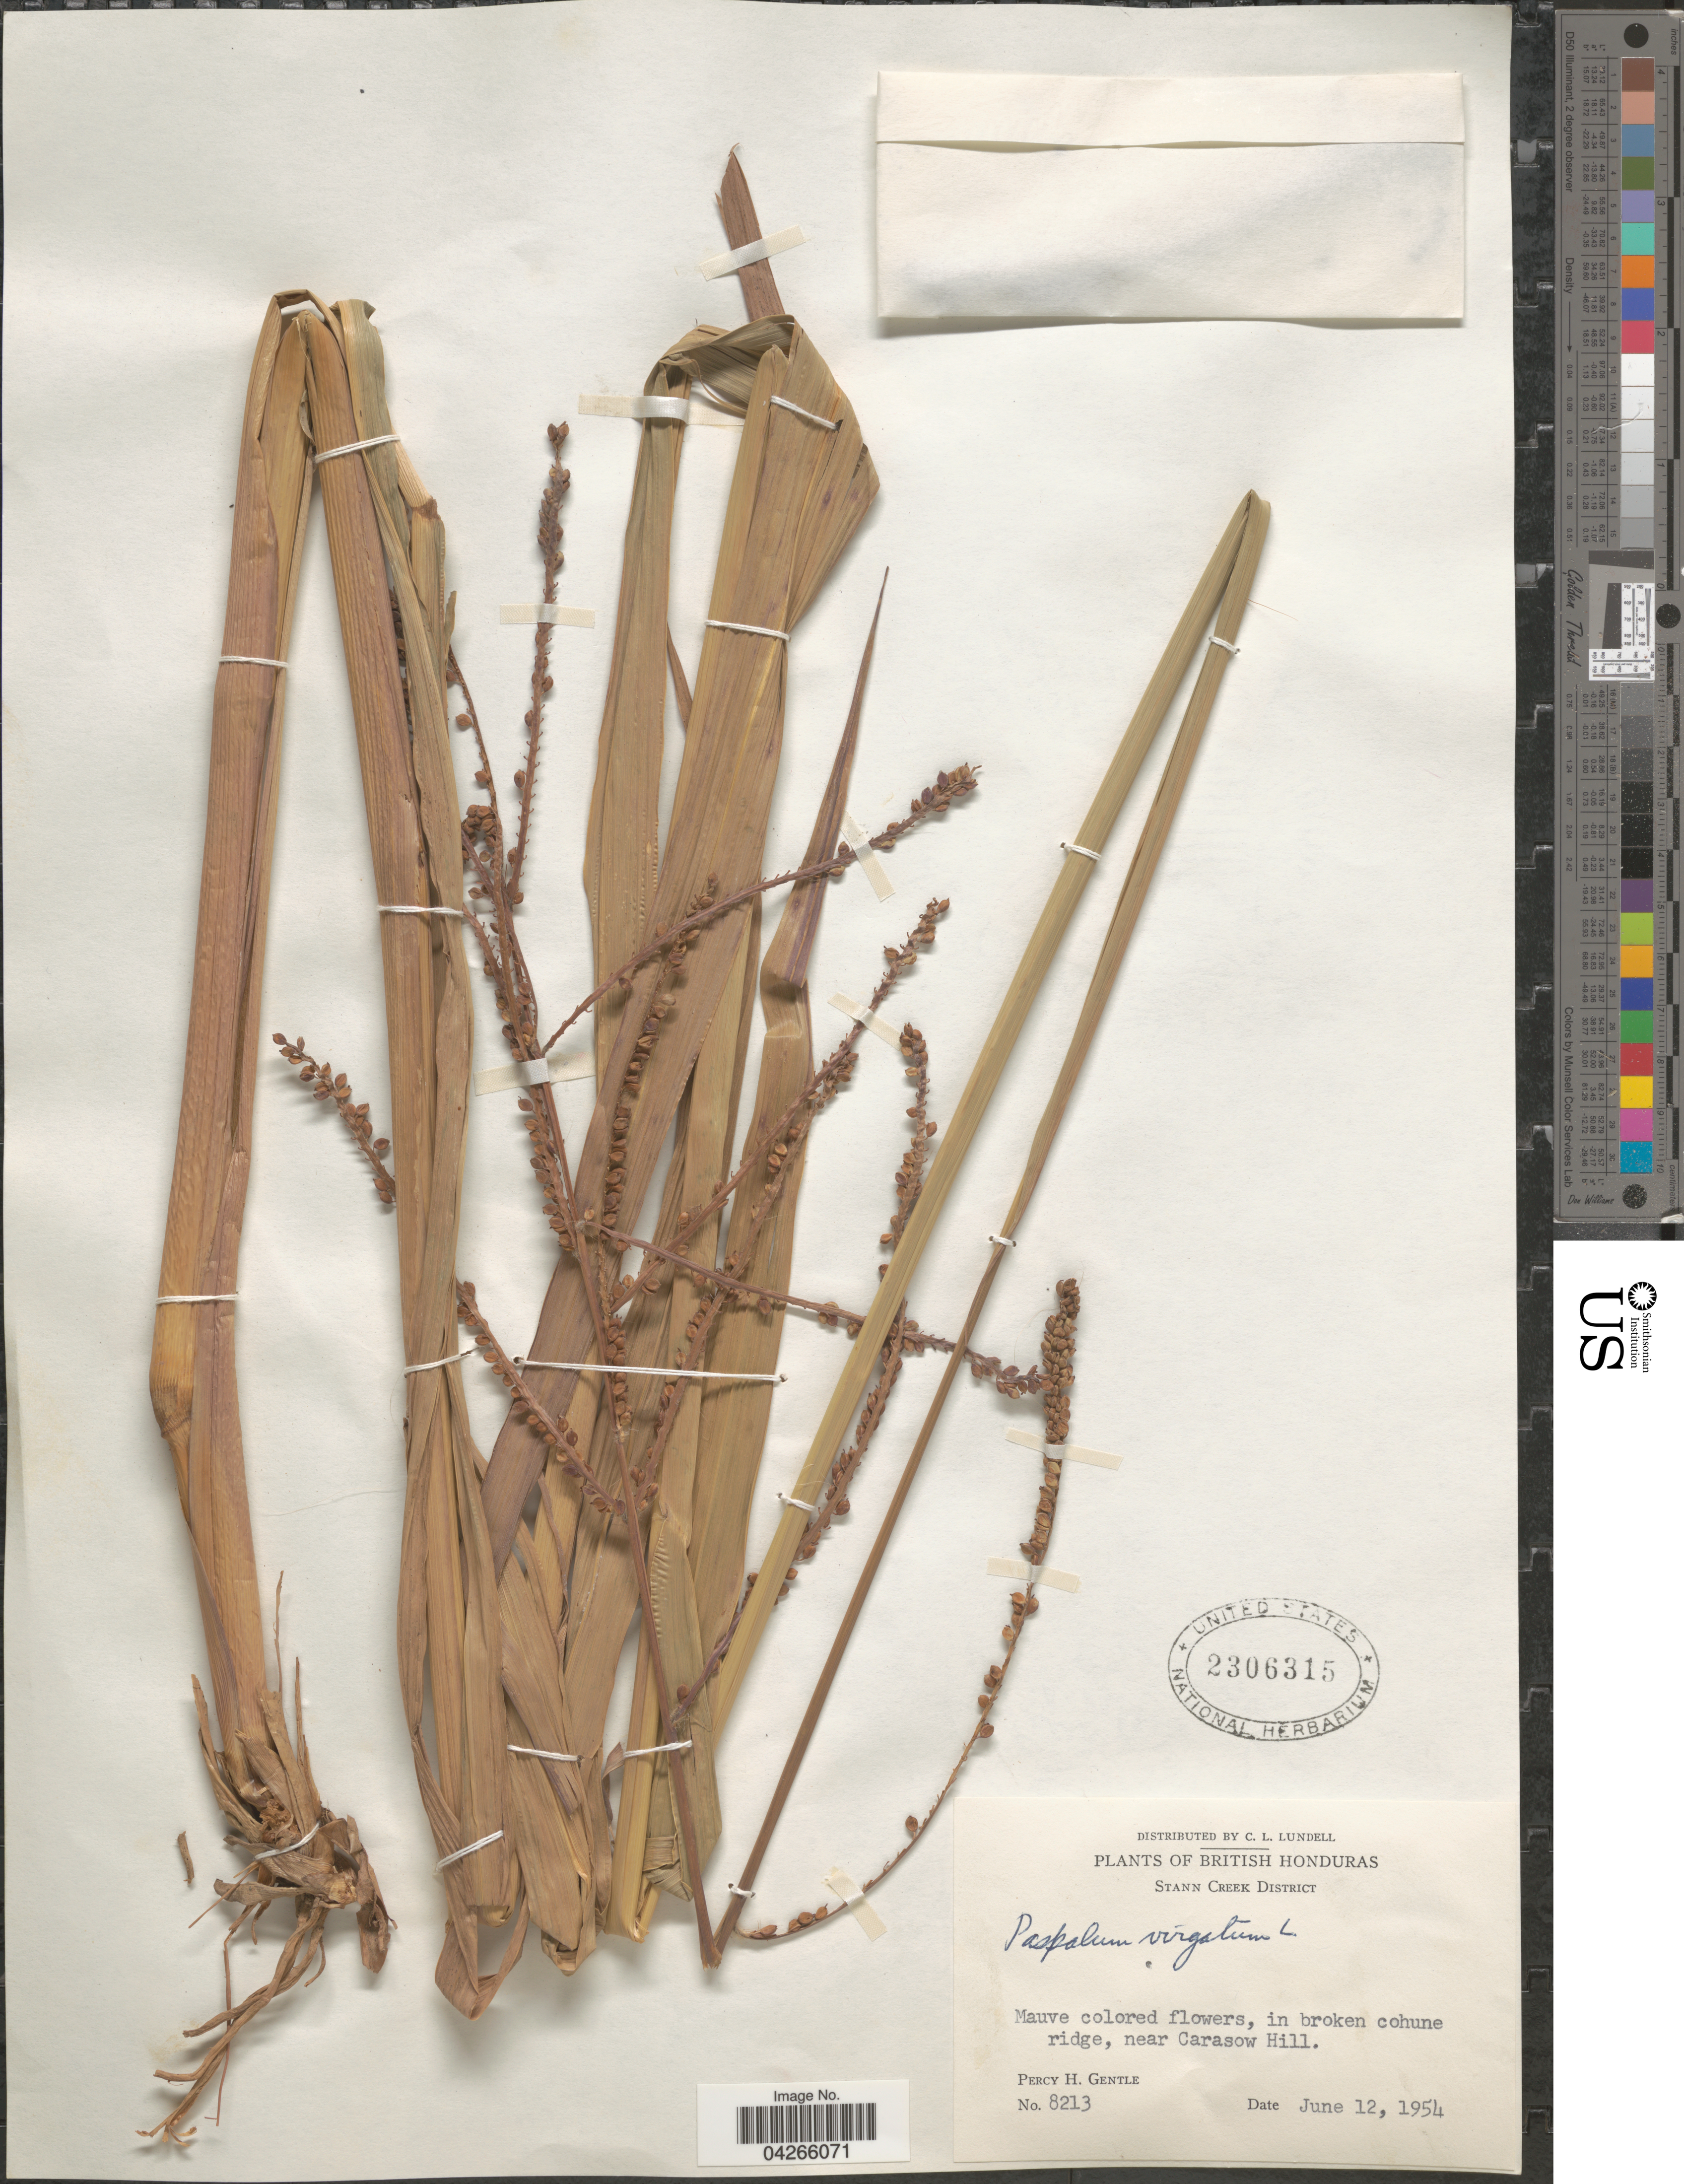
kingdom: Plantae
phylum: Tracheophyta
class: Liliopsida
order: Poales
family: Poaceae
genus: Paspalum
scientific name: Paspalum virgatum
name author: L.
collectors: P. H. Gentle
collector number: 8213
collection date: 1954-06-12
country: Belize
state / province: Stann Creek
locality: British Honduras. Stann Creek District. In broken cohune ridge, near Carasow Hill.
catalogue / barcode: US 2306315